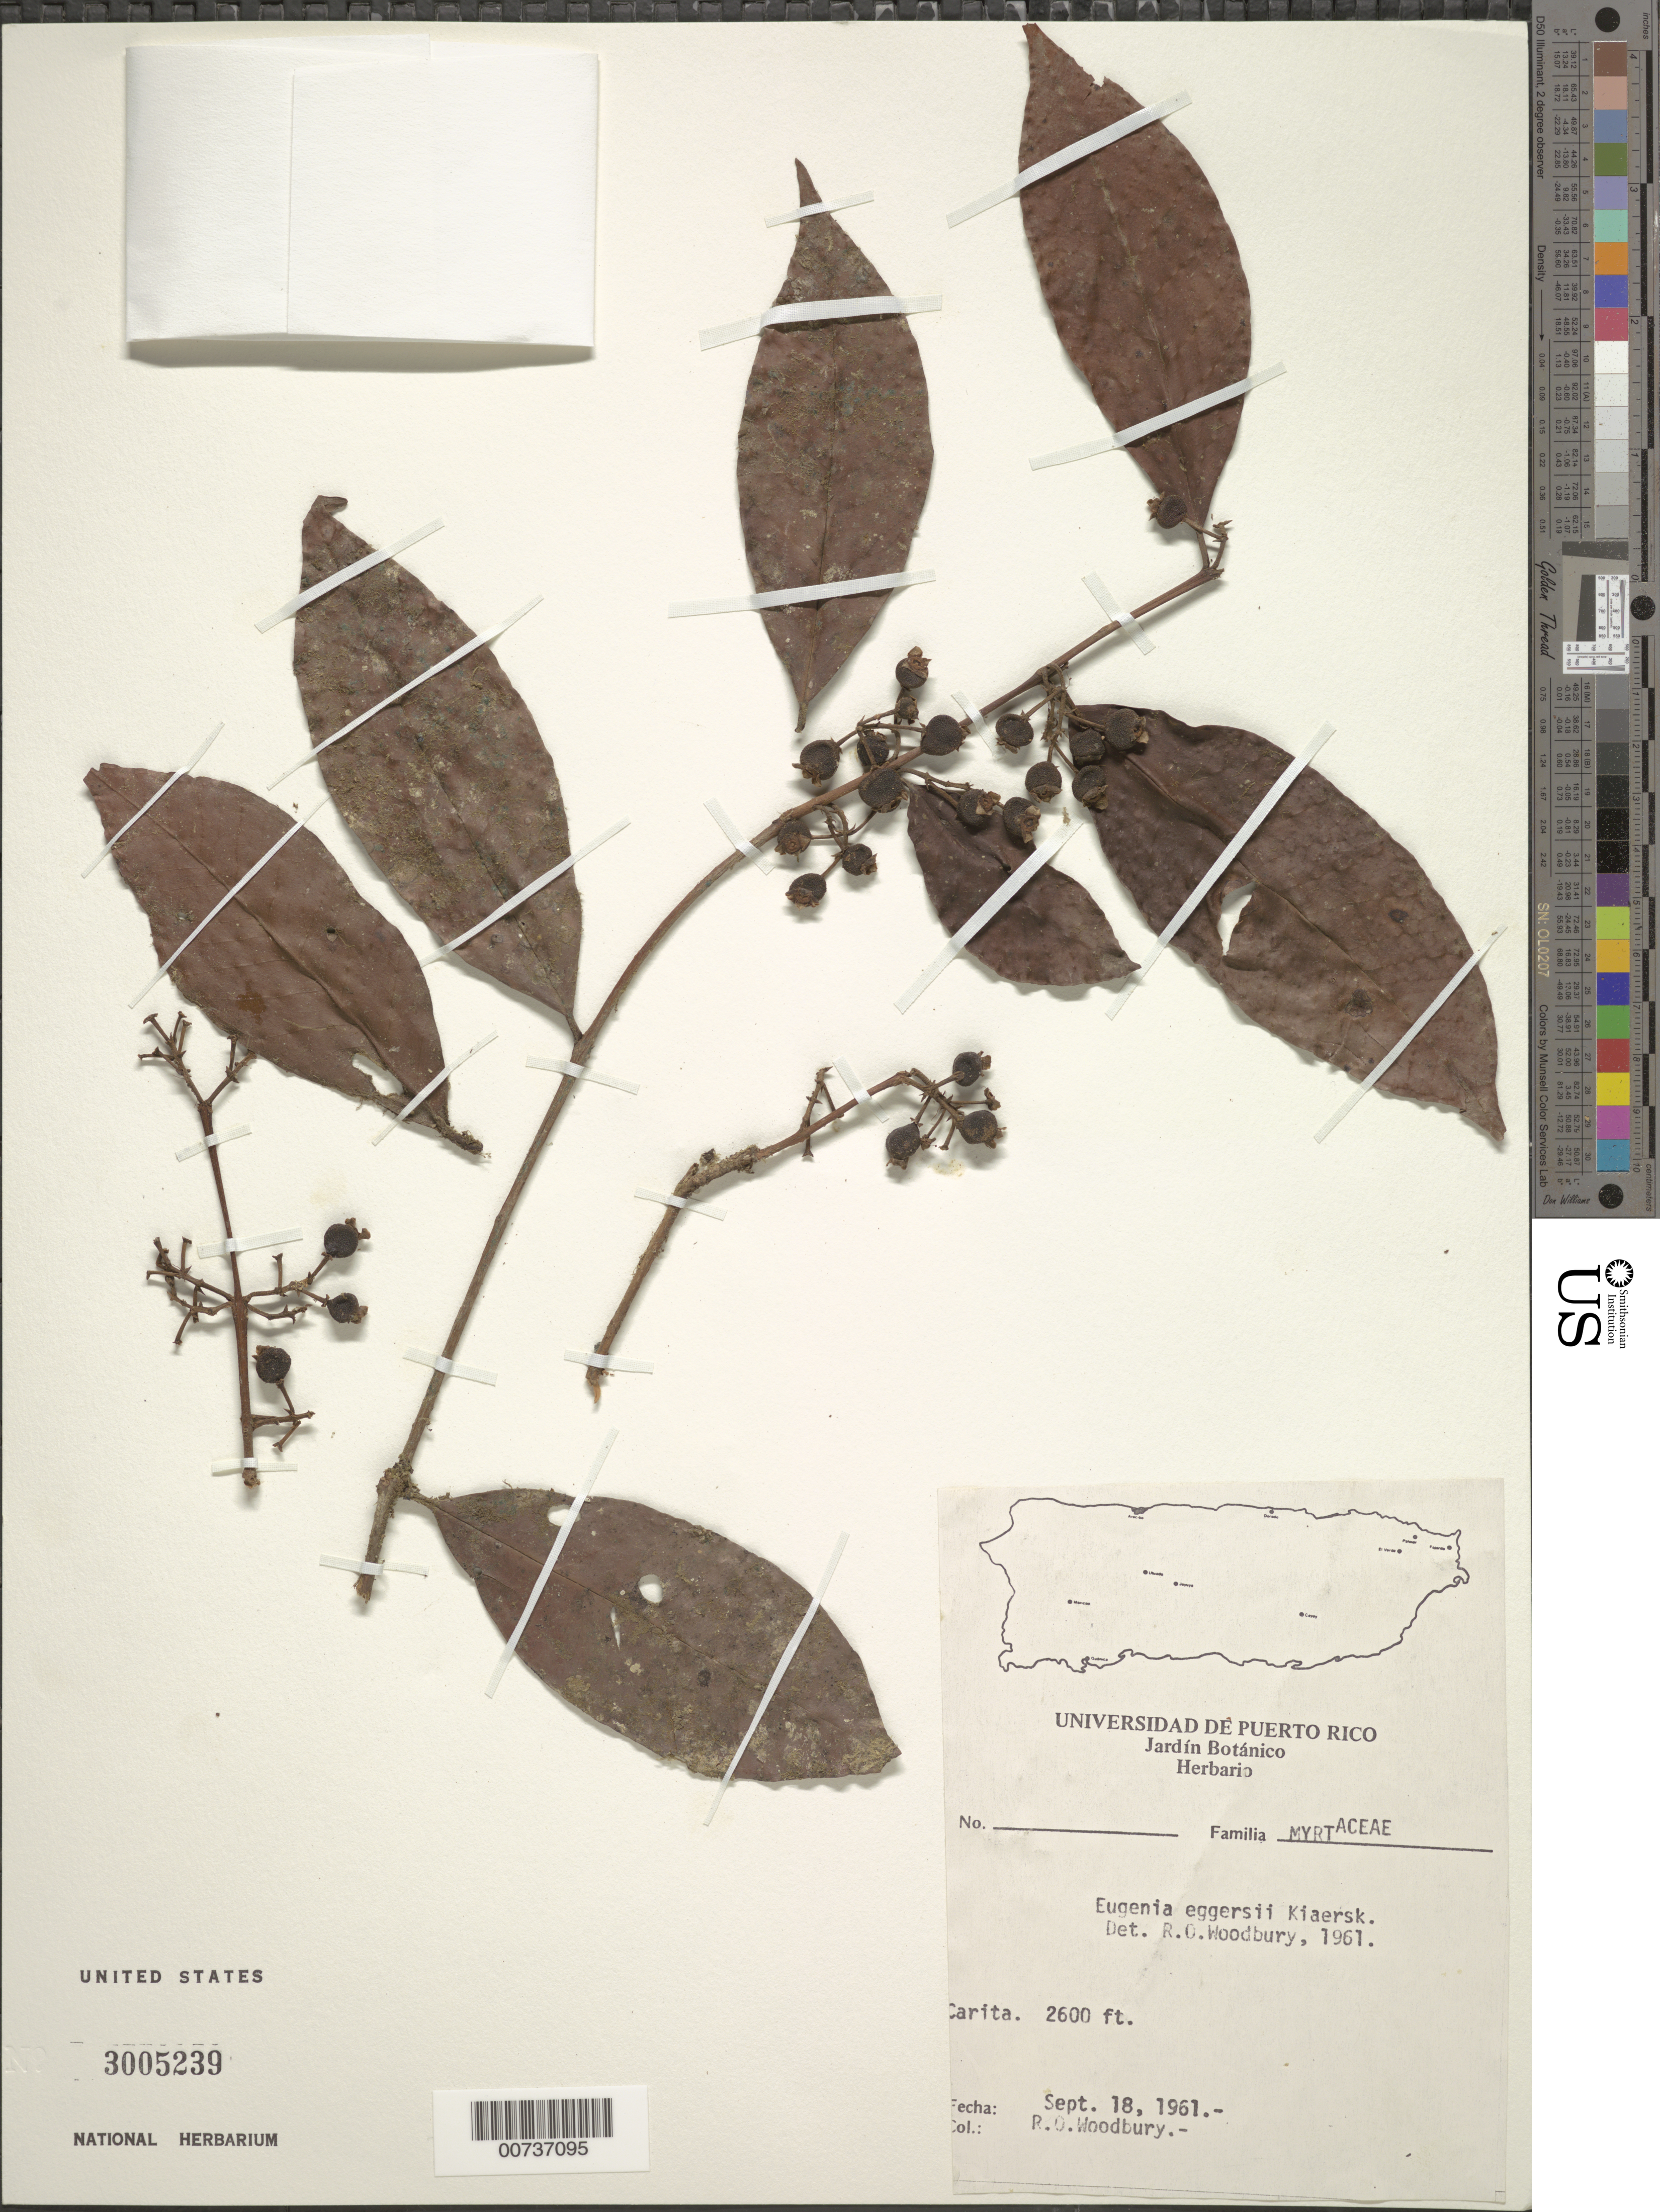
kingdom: Plantae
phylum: Tracheophyta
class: Magnoliopsida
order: Myrtales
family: Myrtaceae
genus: Eugenia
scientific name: Eugenia eggersii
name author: Kiaersk.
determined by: Woodbury, R. O.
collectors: R. O. Woodbury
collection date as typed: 18 Sep 1961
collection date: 1961-09-18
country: Puerto Rico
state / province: Cayey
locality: Carite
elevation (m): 792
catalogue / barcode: US 3005239